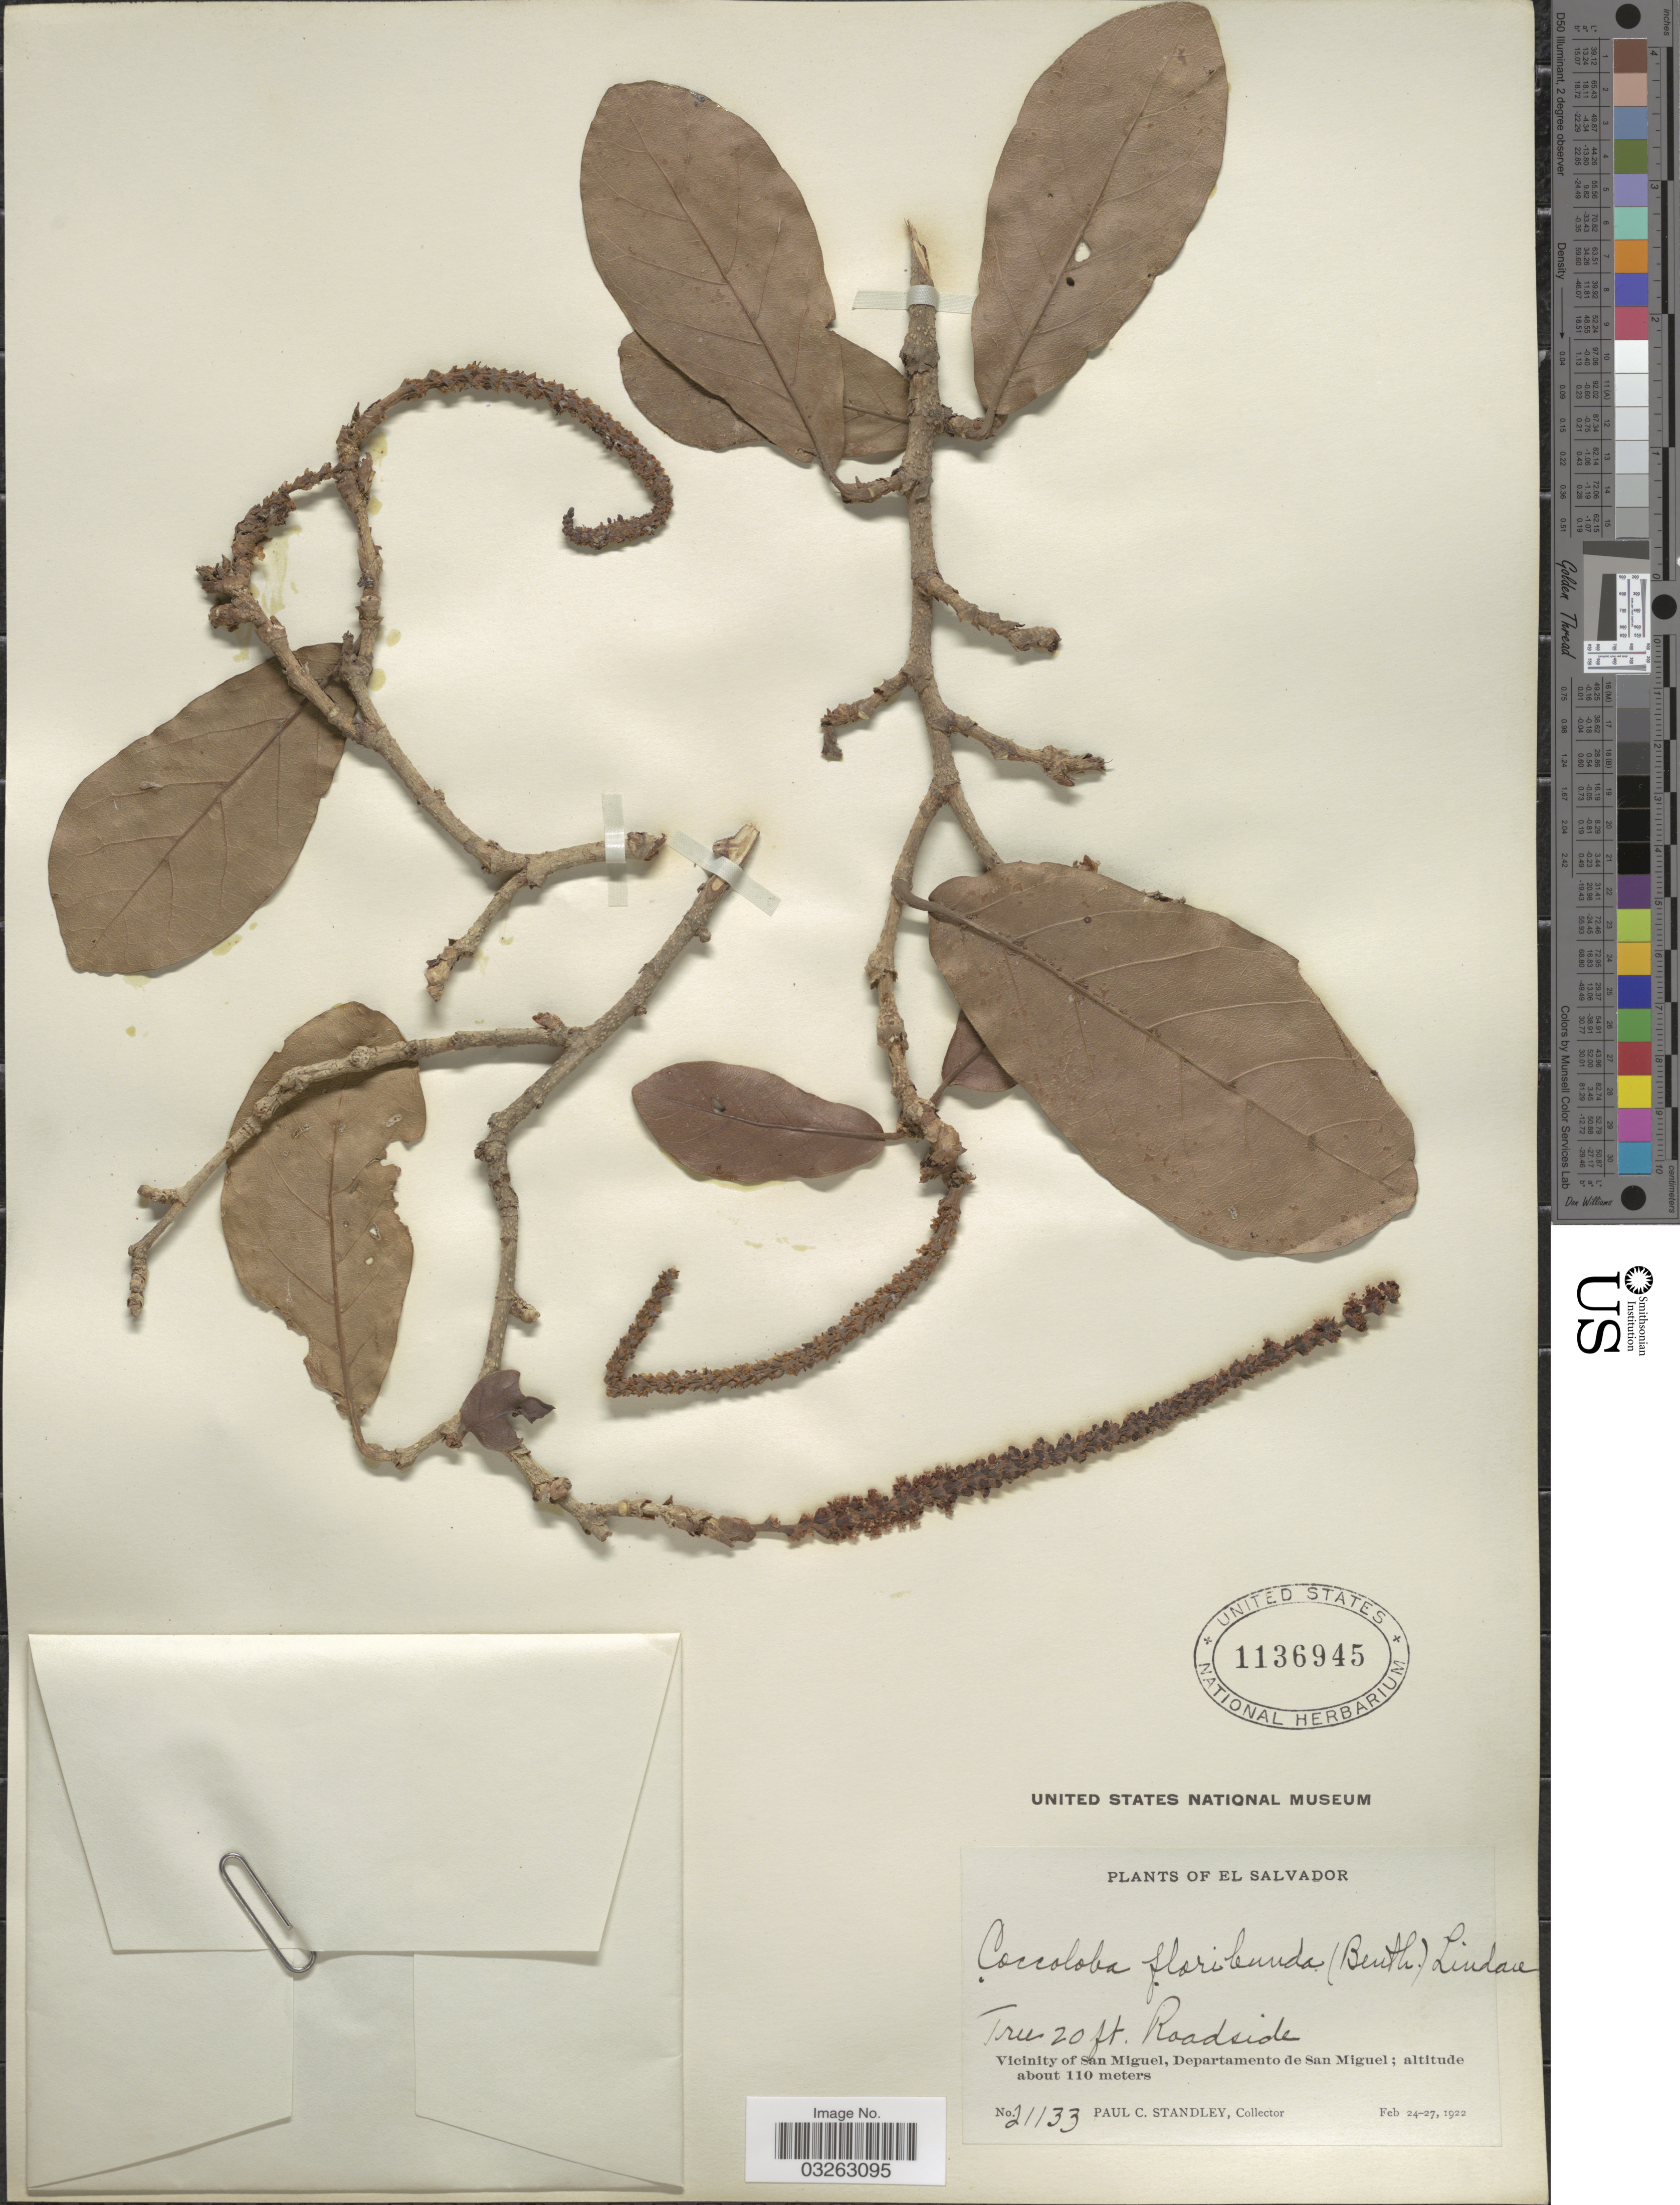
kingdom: Plantae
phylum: Tracheophyta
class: Magnoliopsida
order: Caryophyllales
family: Polygonaceae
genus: Coccoloba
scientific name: Coccoloba venosa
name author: L.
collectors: P. C. Standley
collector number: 21133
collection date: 1922-02-24/1922-02-27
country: El Salvador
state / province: San Miguel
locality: Vicinity of San Miguel, Departamento de San Miguel.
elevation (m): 110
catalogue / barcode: US 1136945